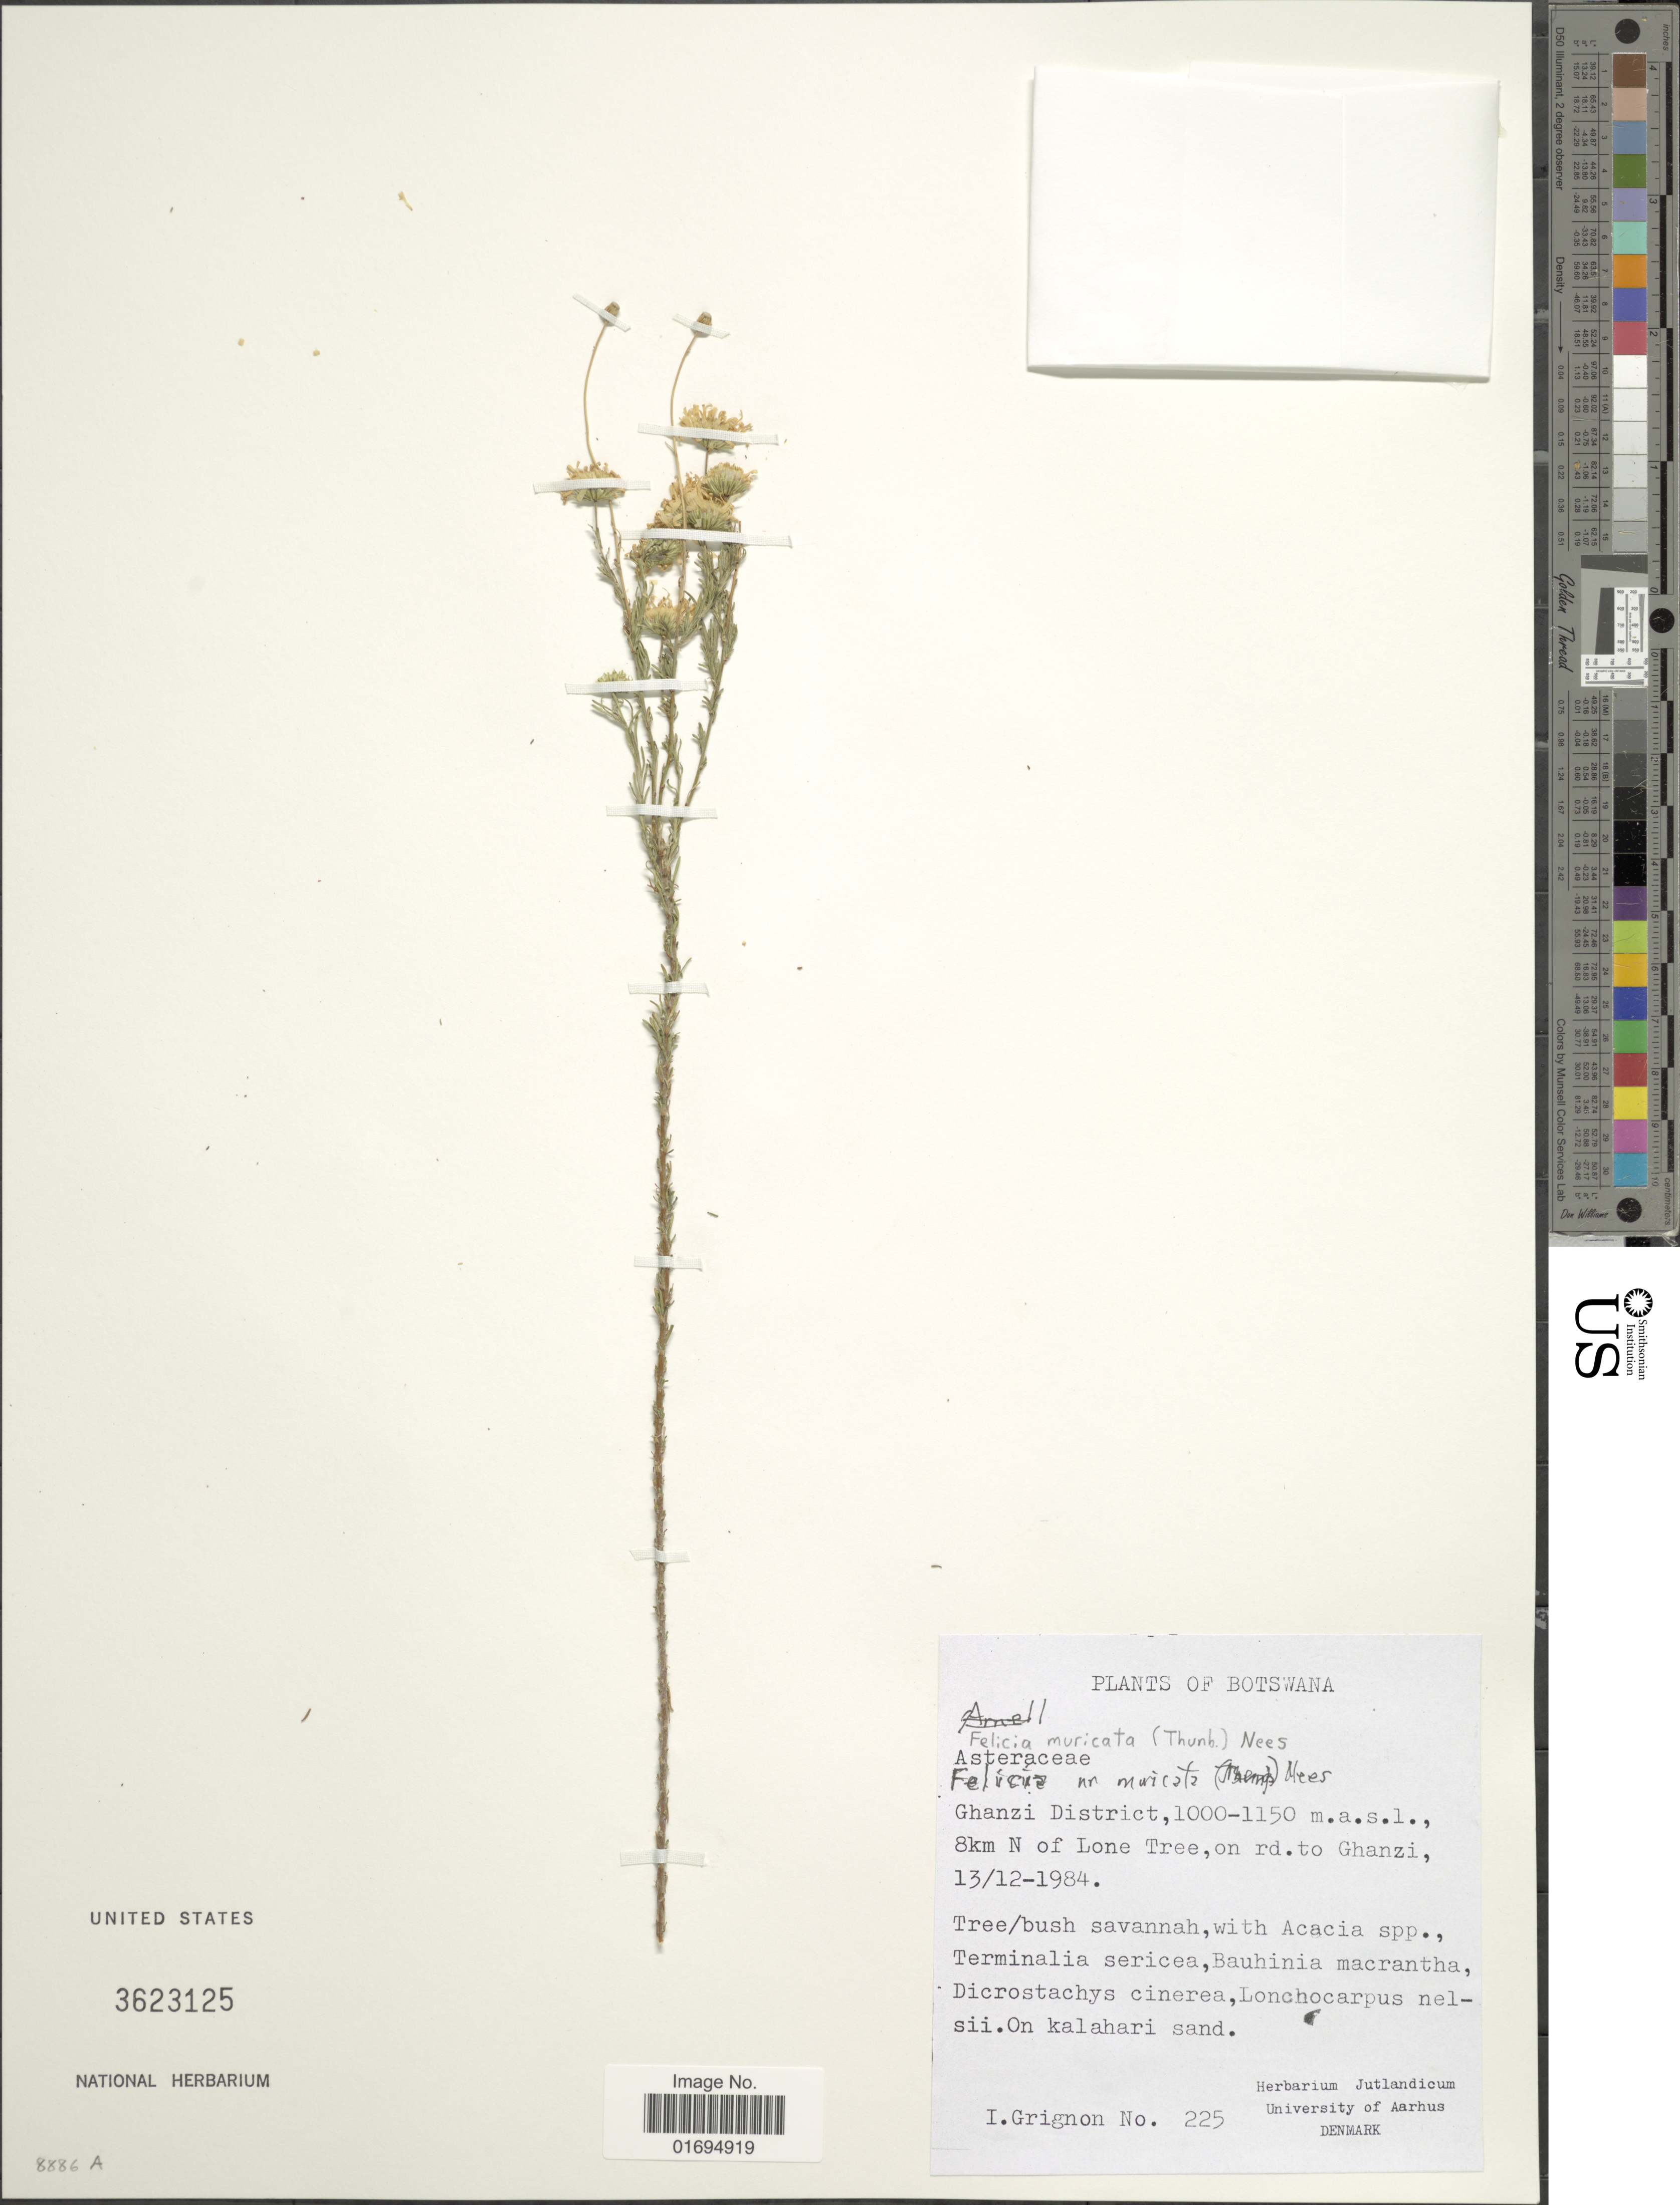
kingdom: Plantae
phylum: Tracheophyta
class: Magnoliopsida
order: Asterales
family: Asteraceae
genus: Felicia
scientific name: Felicia muricata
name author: (Thunb.) Nees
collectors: I. Grignon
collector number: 225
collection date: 1984-12-13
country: Botswana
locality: Ghanzi District, 8km N of Lone Tree, on rd. to Ghanzi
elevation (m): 1000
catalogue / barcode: US 3623125